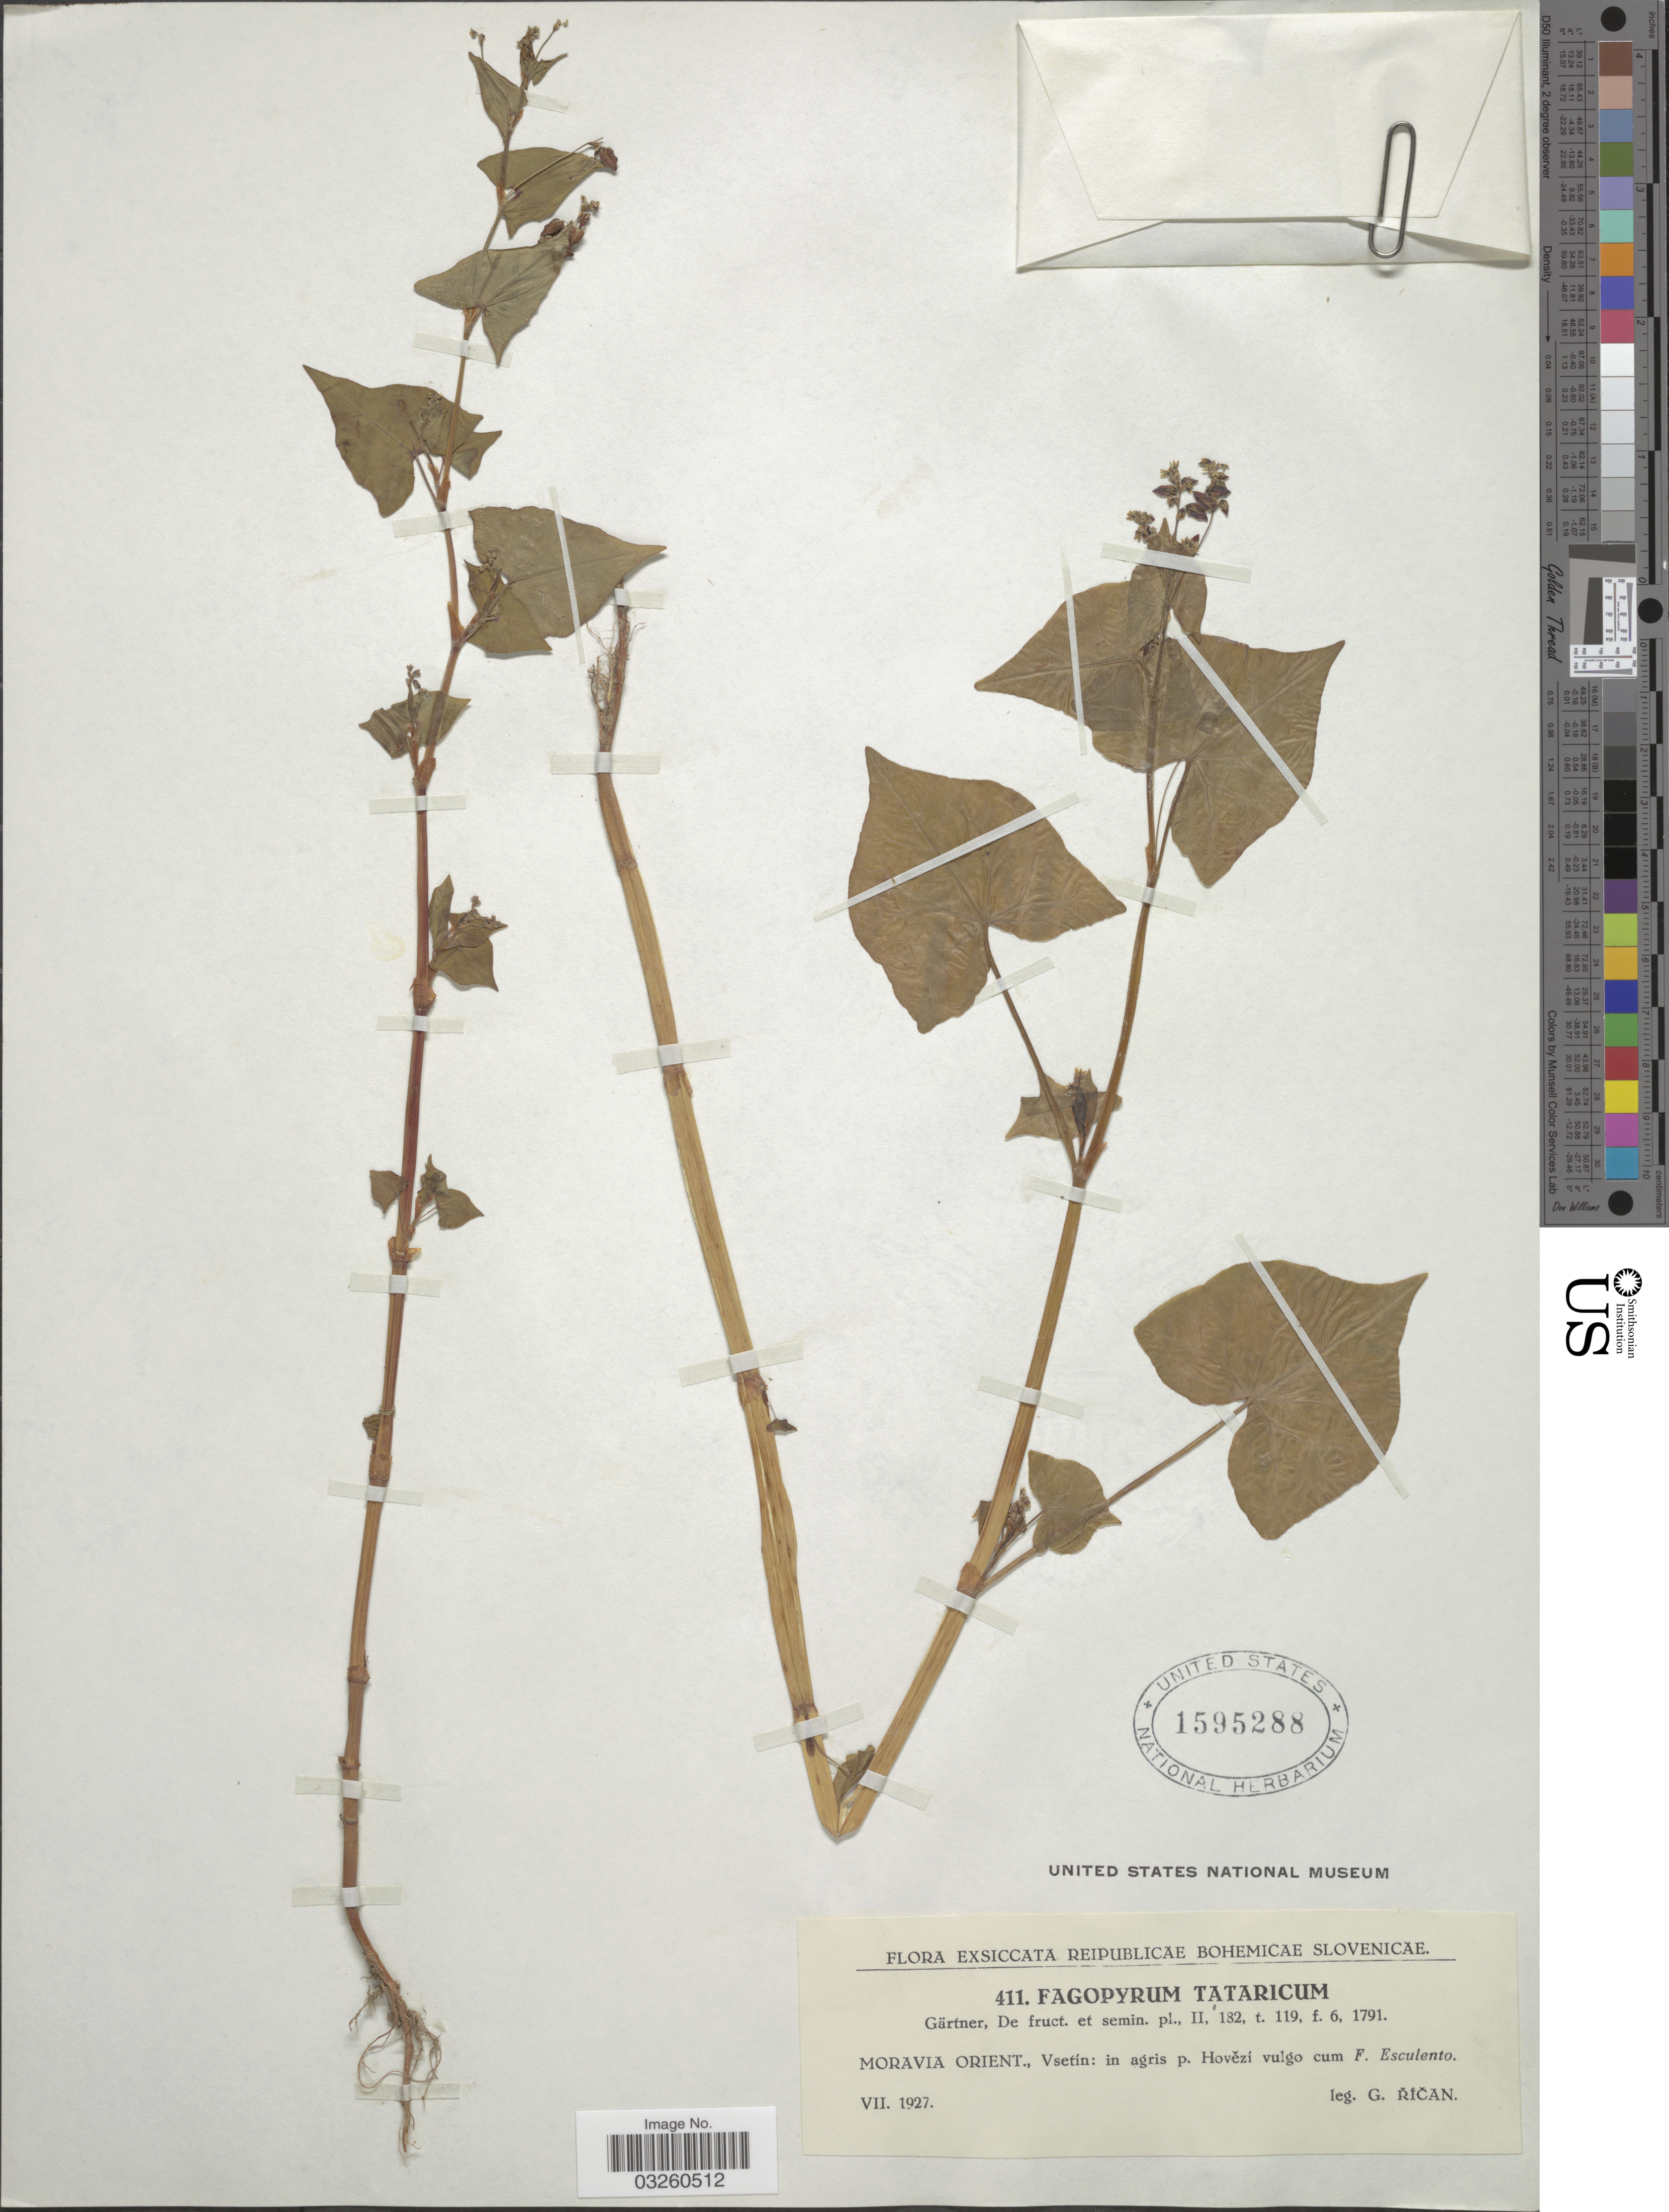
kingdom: Plantae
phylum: Tracheophyta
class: Magnoliopsida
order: Caryophyllales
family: Polygonaceae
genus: Fagopyrum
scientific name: Fagopyrum tataricum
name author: (L.) Gaertn.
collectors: G. Rican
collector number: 411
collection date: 1927-07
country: Czechia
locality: Reipublicae Bohemicae Slovenicae. Moravia Orient., Vsetín: in agris p. Hovězi vulgo.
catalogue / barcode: US 1595288